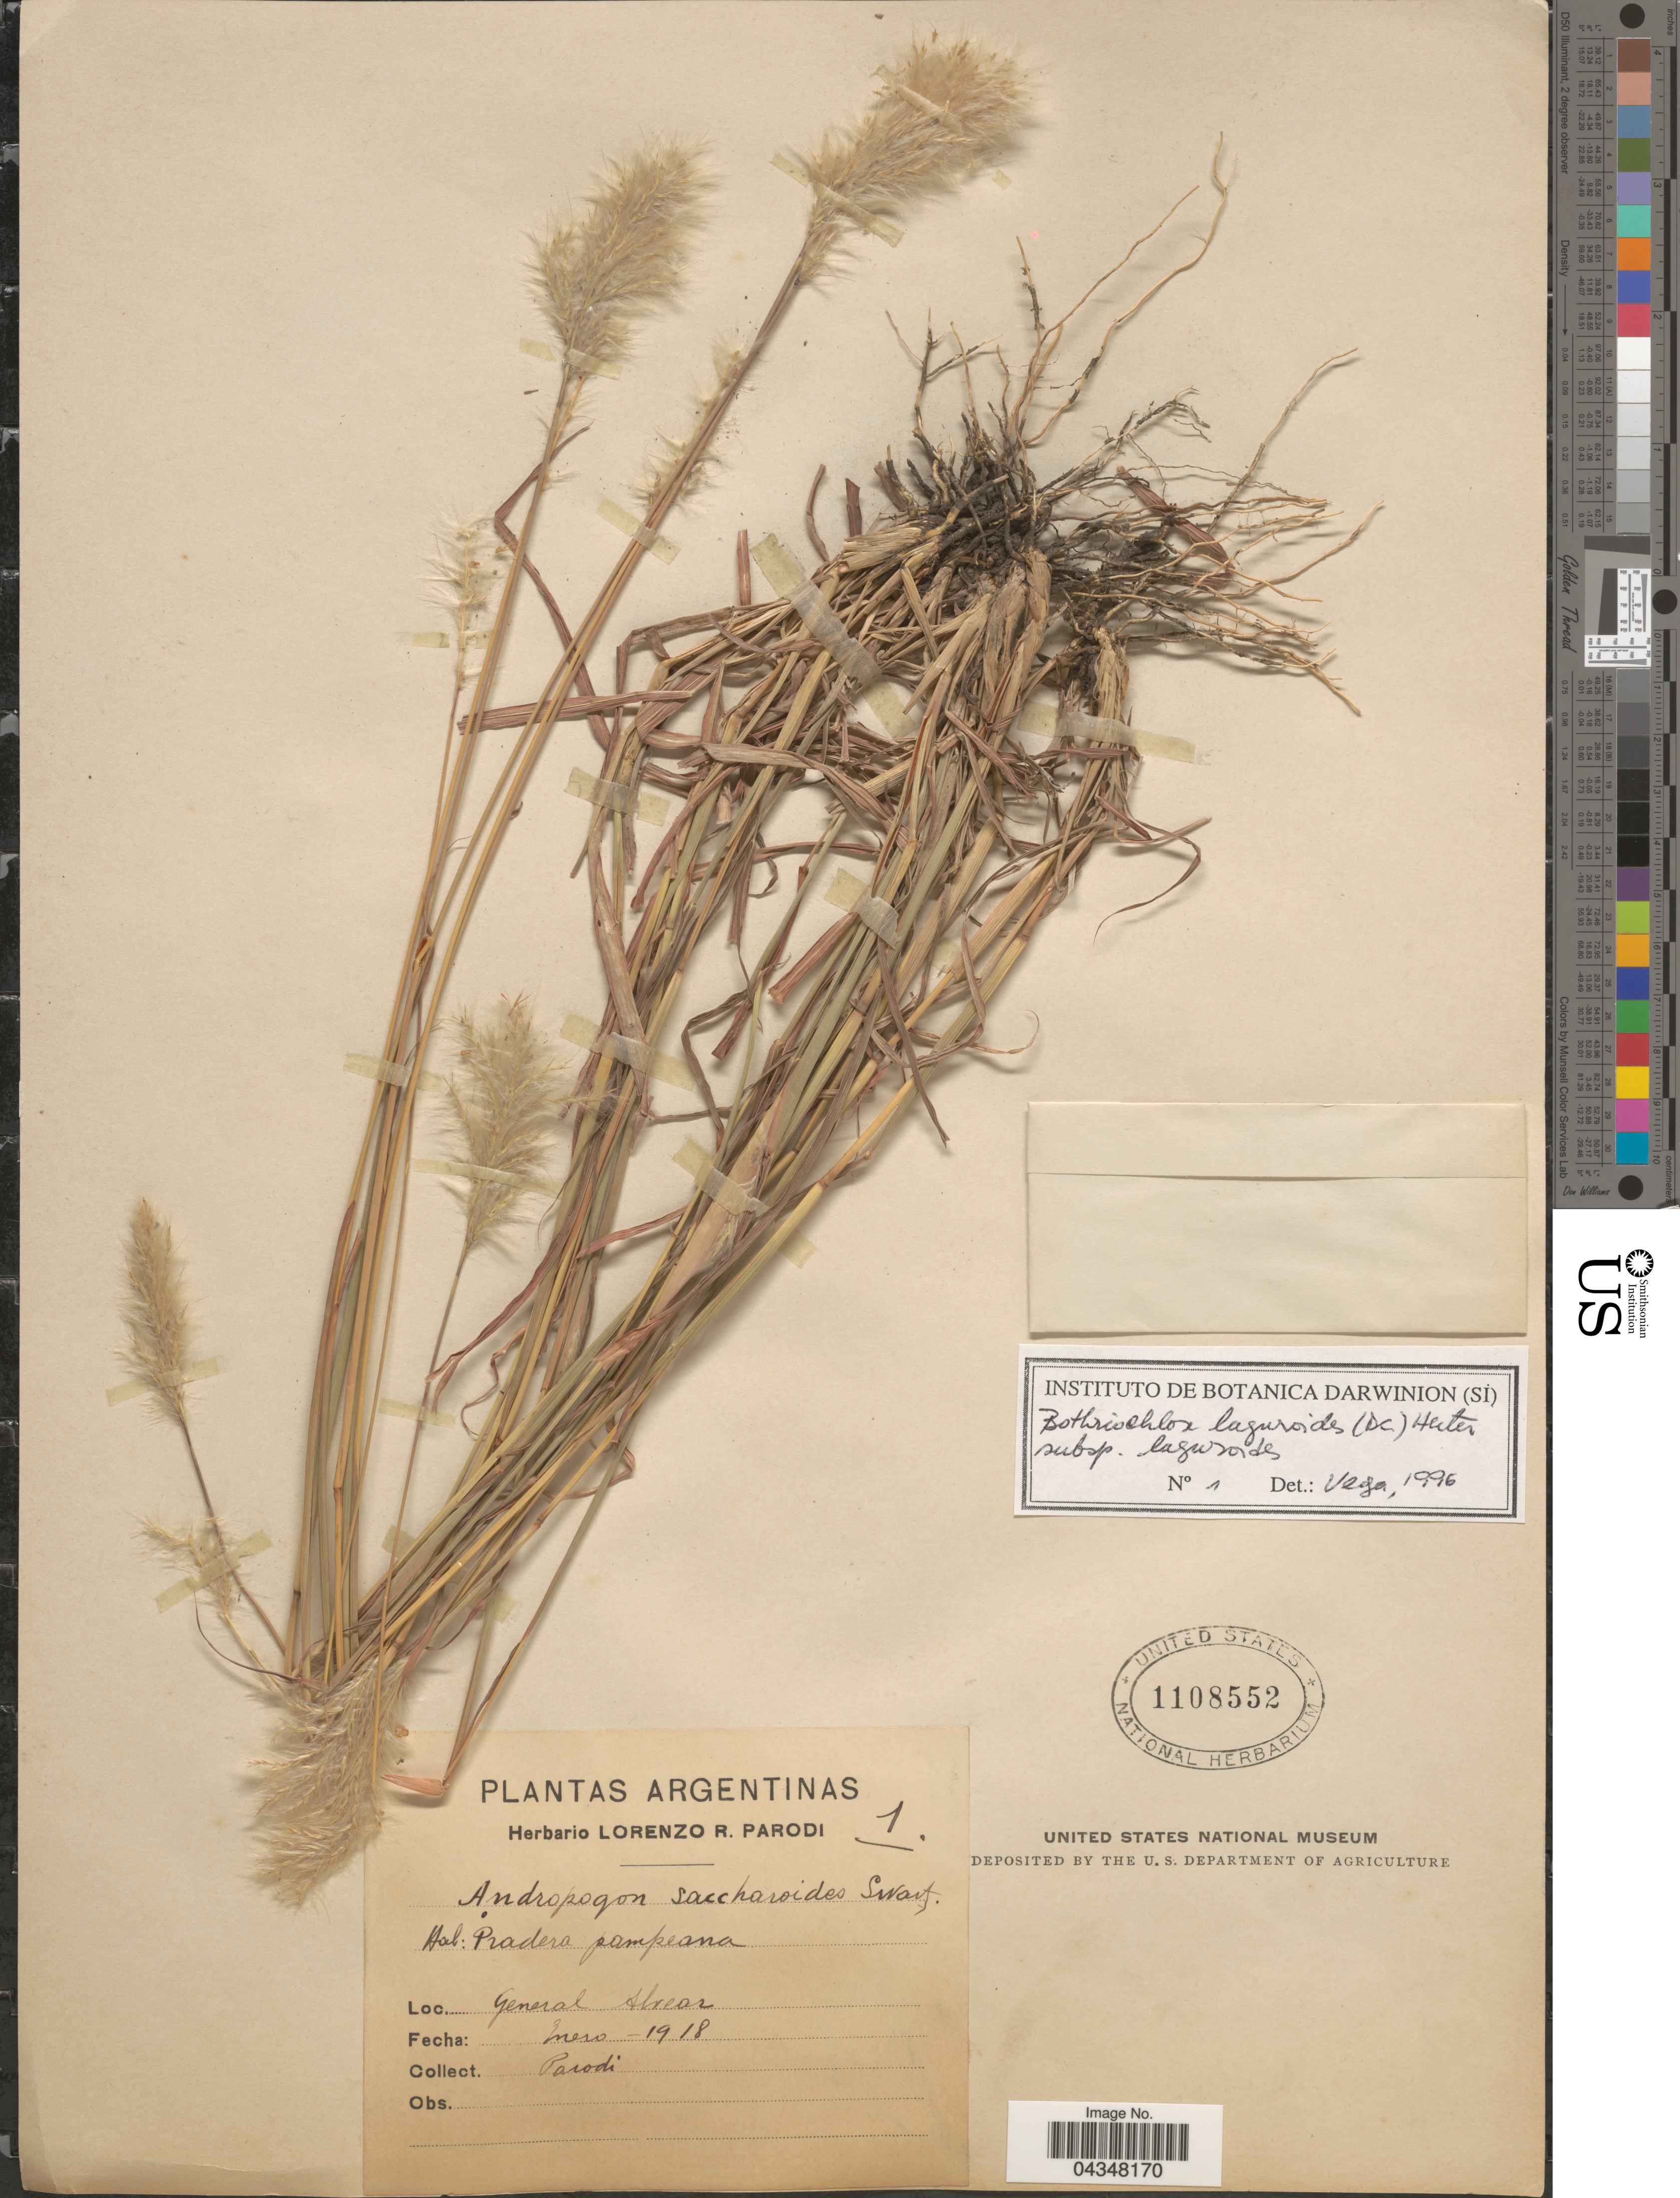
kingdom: Plantae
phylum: Tracheophyta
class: Liliopsida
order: Poales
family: Poaceae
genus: Bothriochloa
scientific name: Bothriochloa laguroides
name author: (DC.) Herter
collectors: L. R. Parodi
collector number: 1?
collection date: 1918-01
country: Argentina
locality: General Alvear.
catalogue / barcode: US 1108552